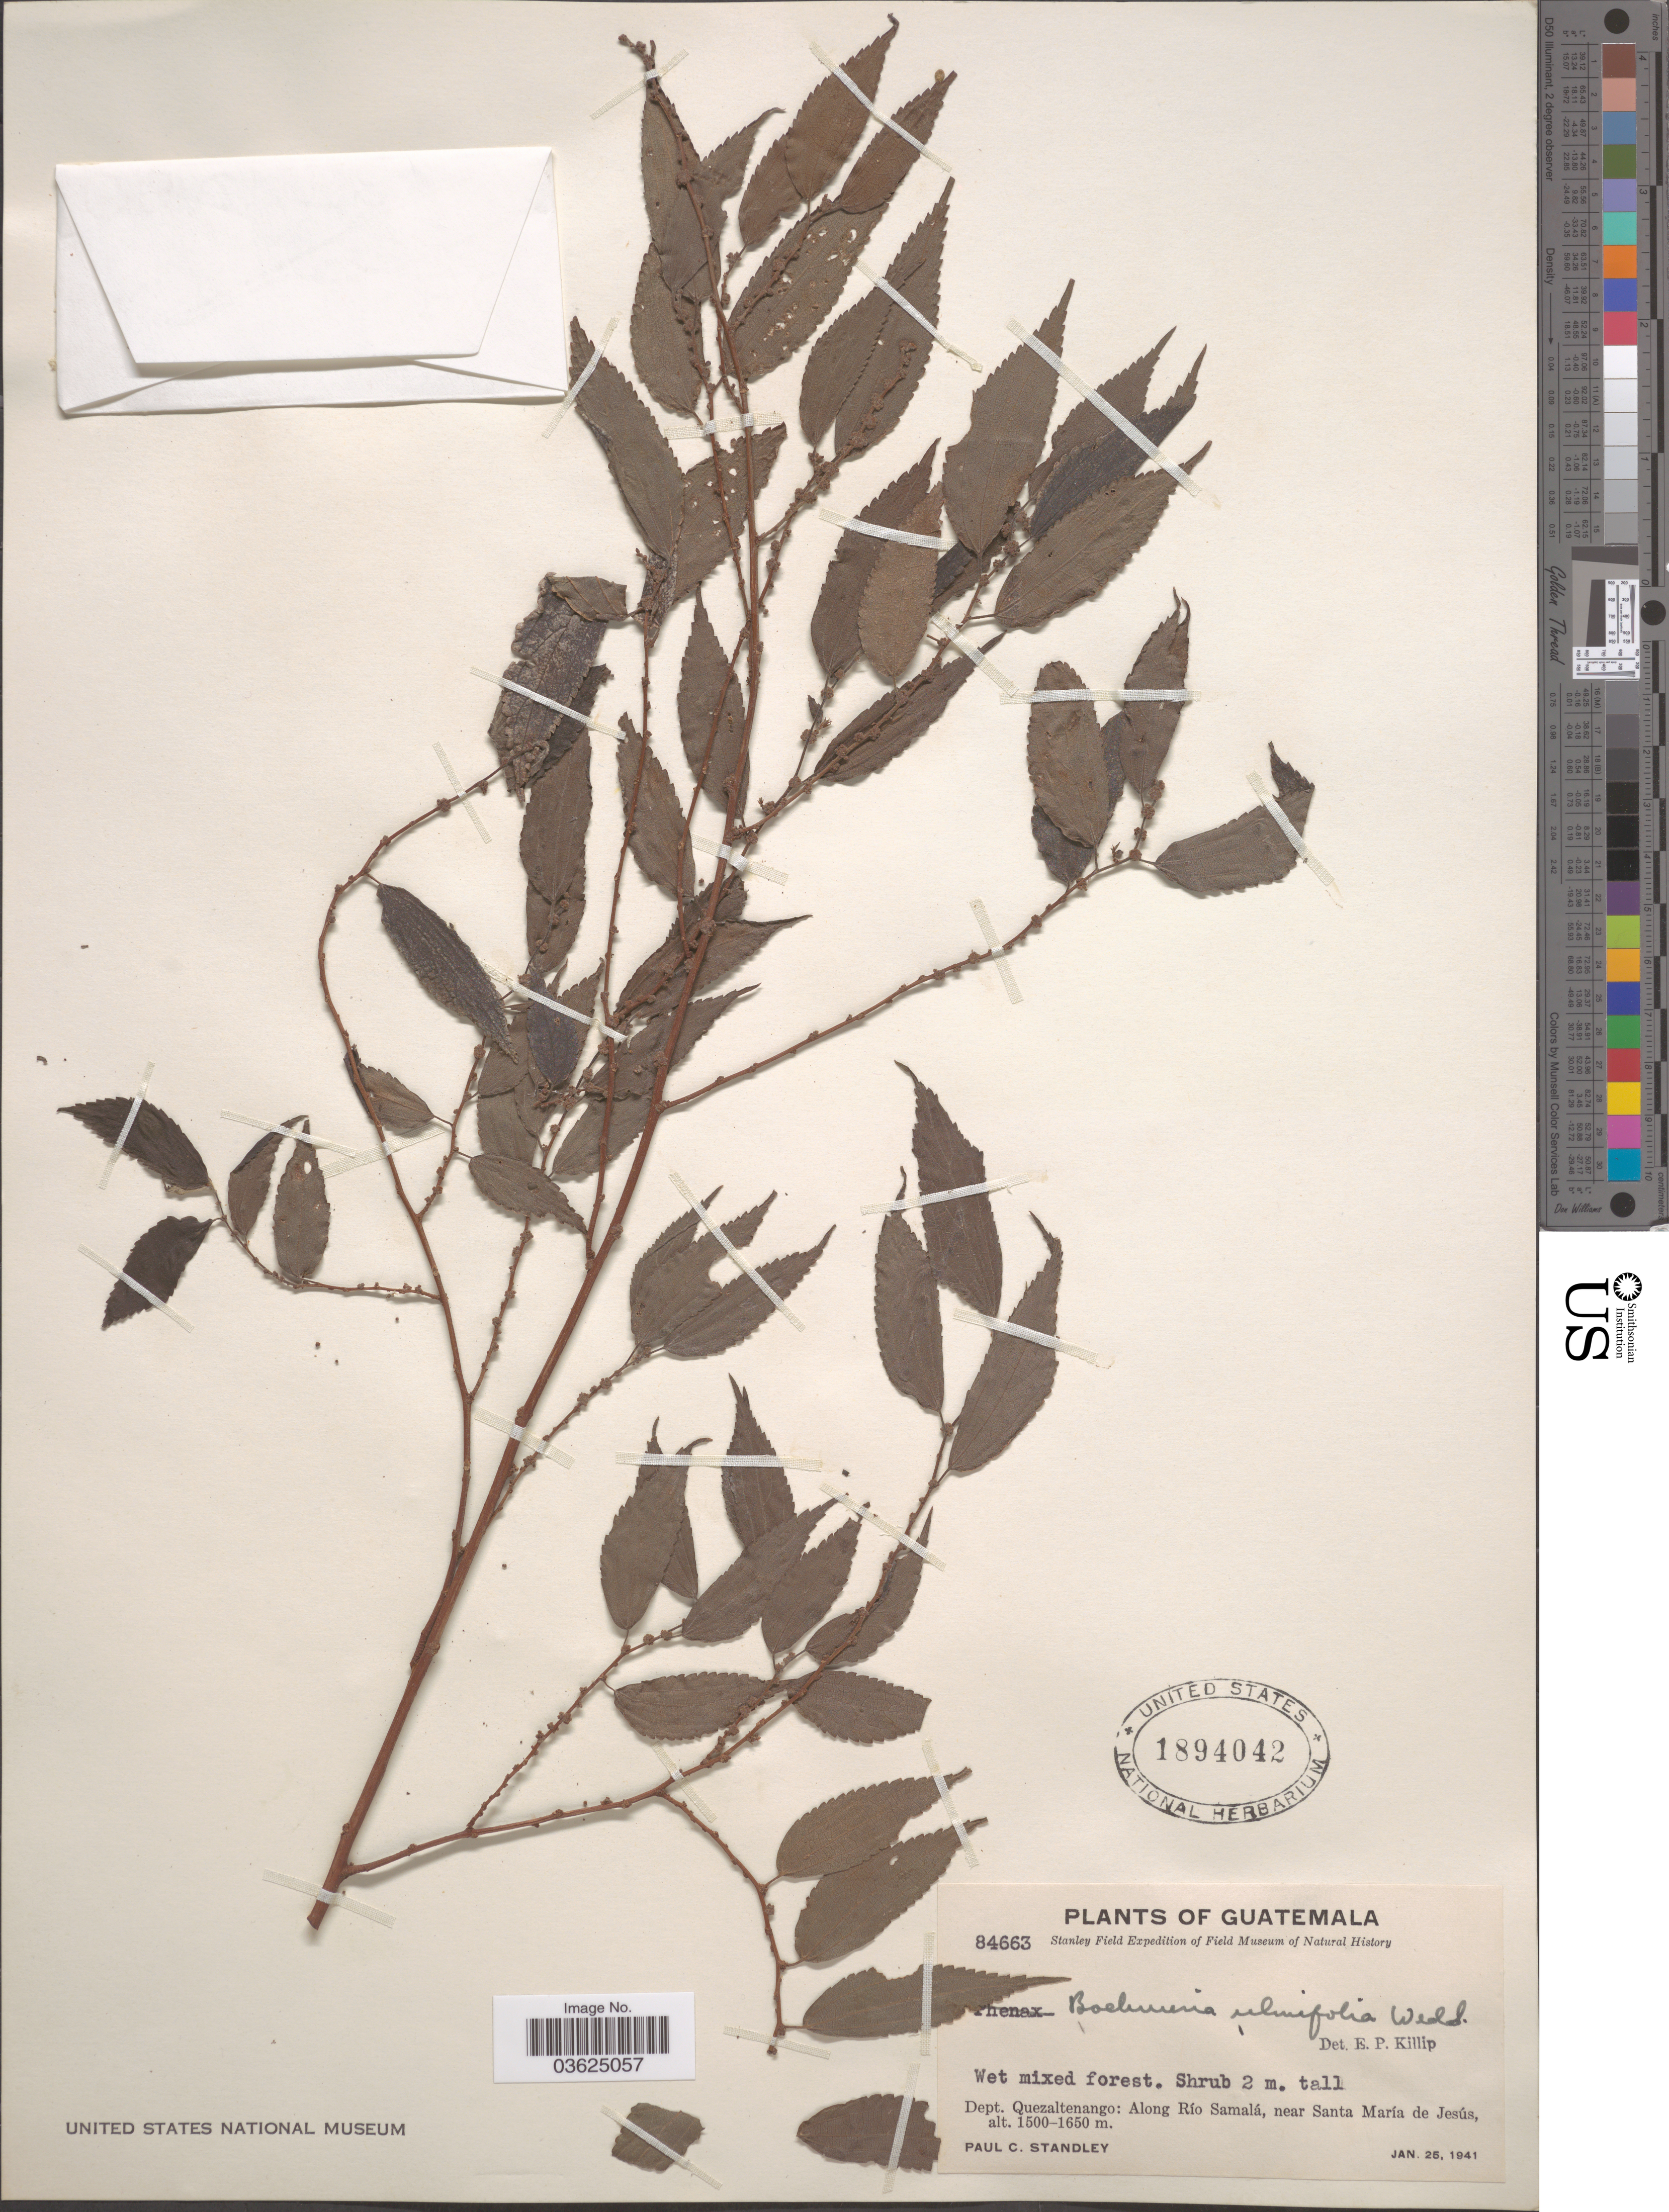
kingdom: Plantae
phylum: Tracheophyta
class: Magnoliopsida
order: Rosales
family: Urticaceae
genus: Boehmeria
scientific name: Boehmeria ulmifolia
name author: Wedd.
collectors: P. C. Standley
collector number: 84663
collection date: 1941-01-25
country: Guatemala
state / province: Quetzaltenango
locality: Dept. Quezaltenango: Along Río Samalá, near Santa María de Jesús.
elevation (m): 1500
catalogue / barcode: US 1894042